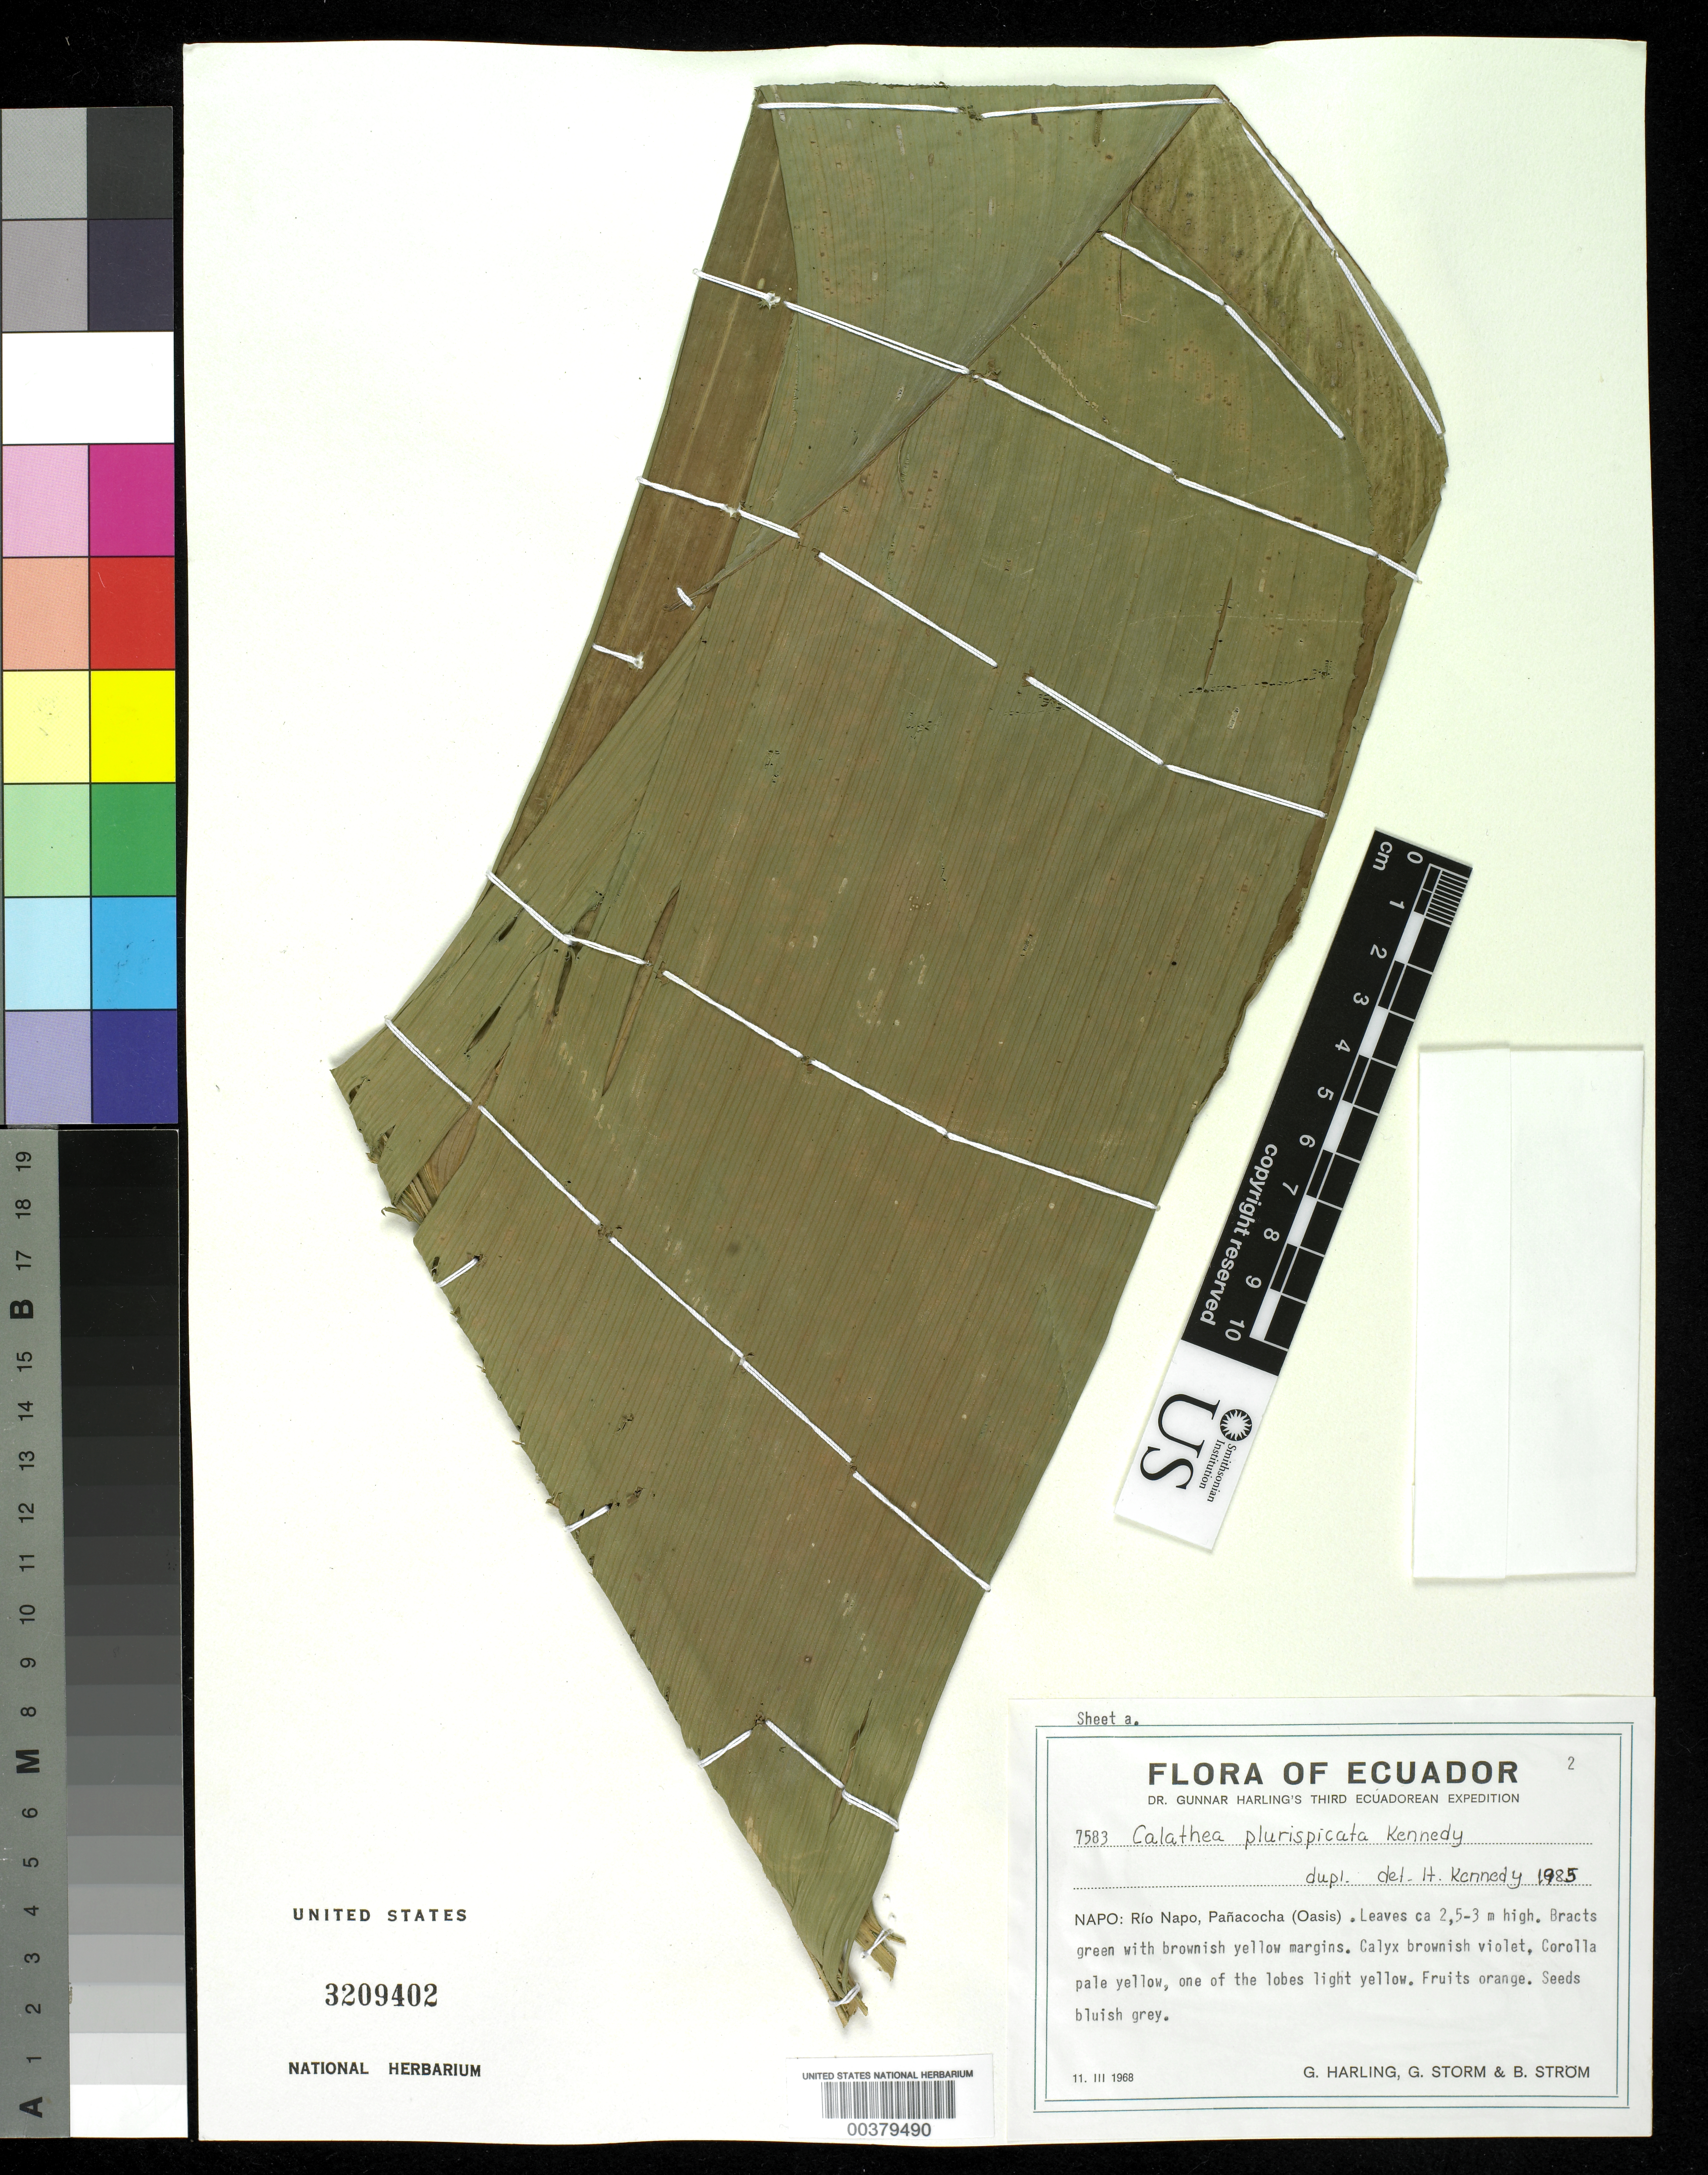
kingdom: Plantae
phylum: Tracheophyta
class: Liliopsida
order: Zingiberales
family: Marantaceae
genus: Calathea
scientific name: Calathea plurispicata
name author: H. Kenn.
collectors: G. Harling, G. Storm & B. Strom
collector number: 7583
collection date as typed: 11 Mar 1968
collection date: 1968-03-11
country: Ecuador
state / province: Napo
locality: Rio Napo, panacocha (oasis)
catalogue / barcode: US 3209402